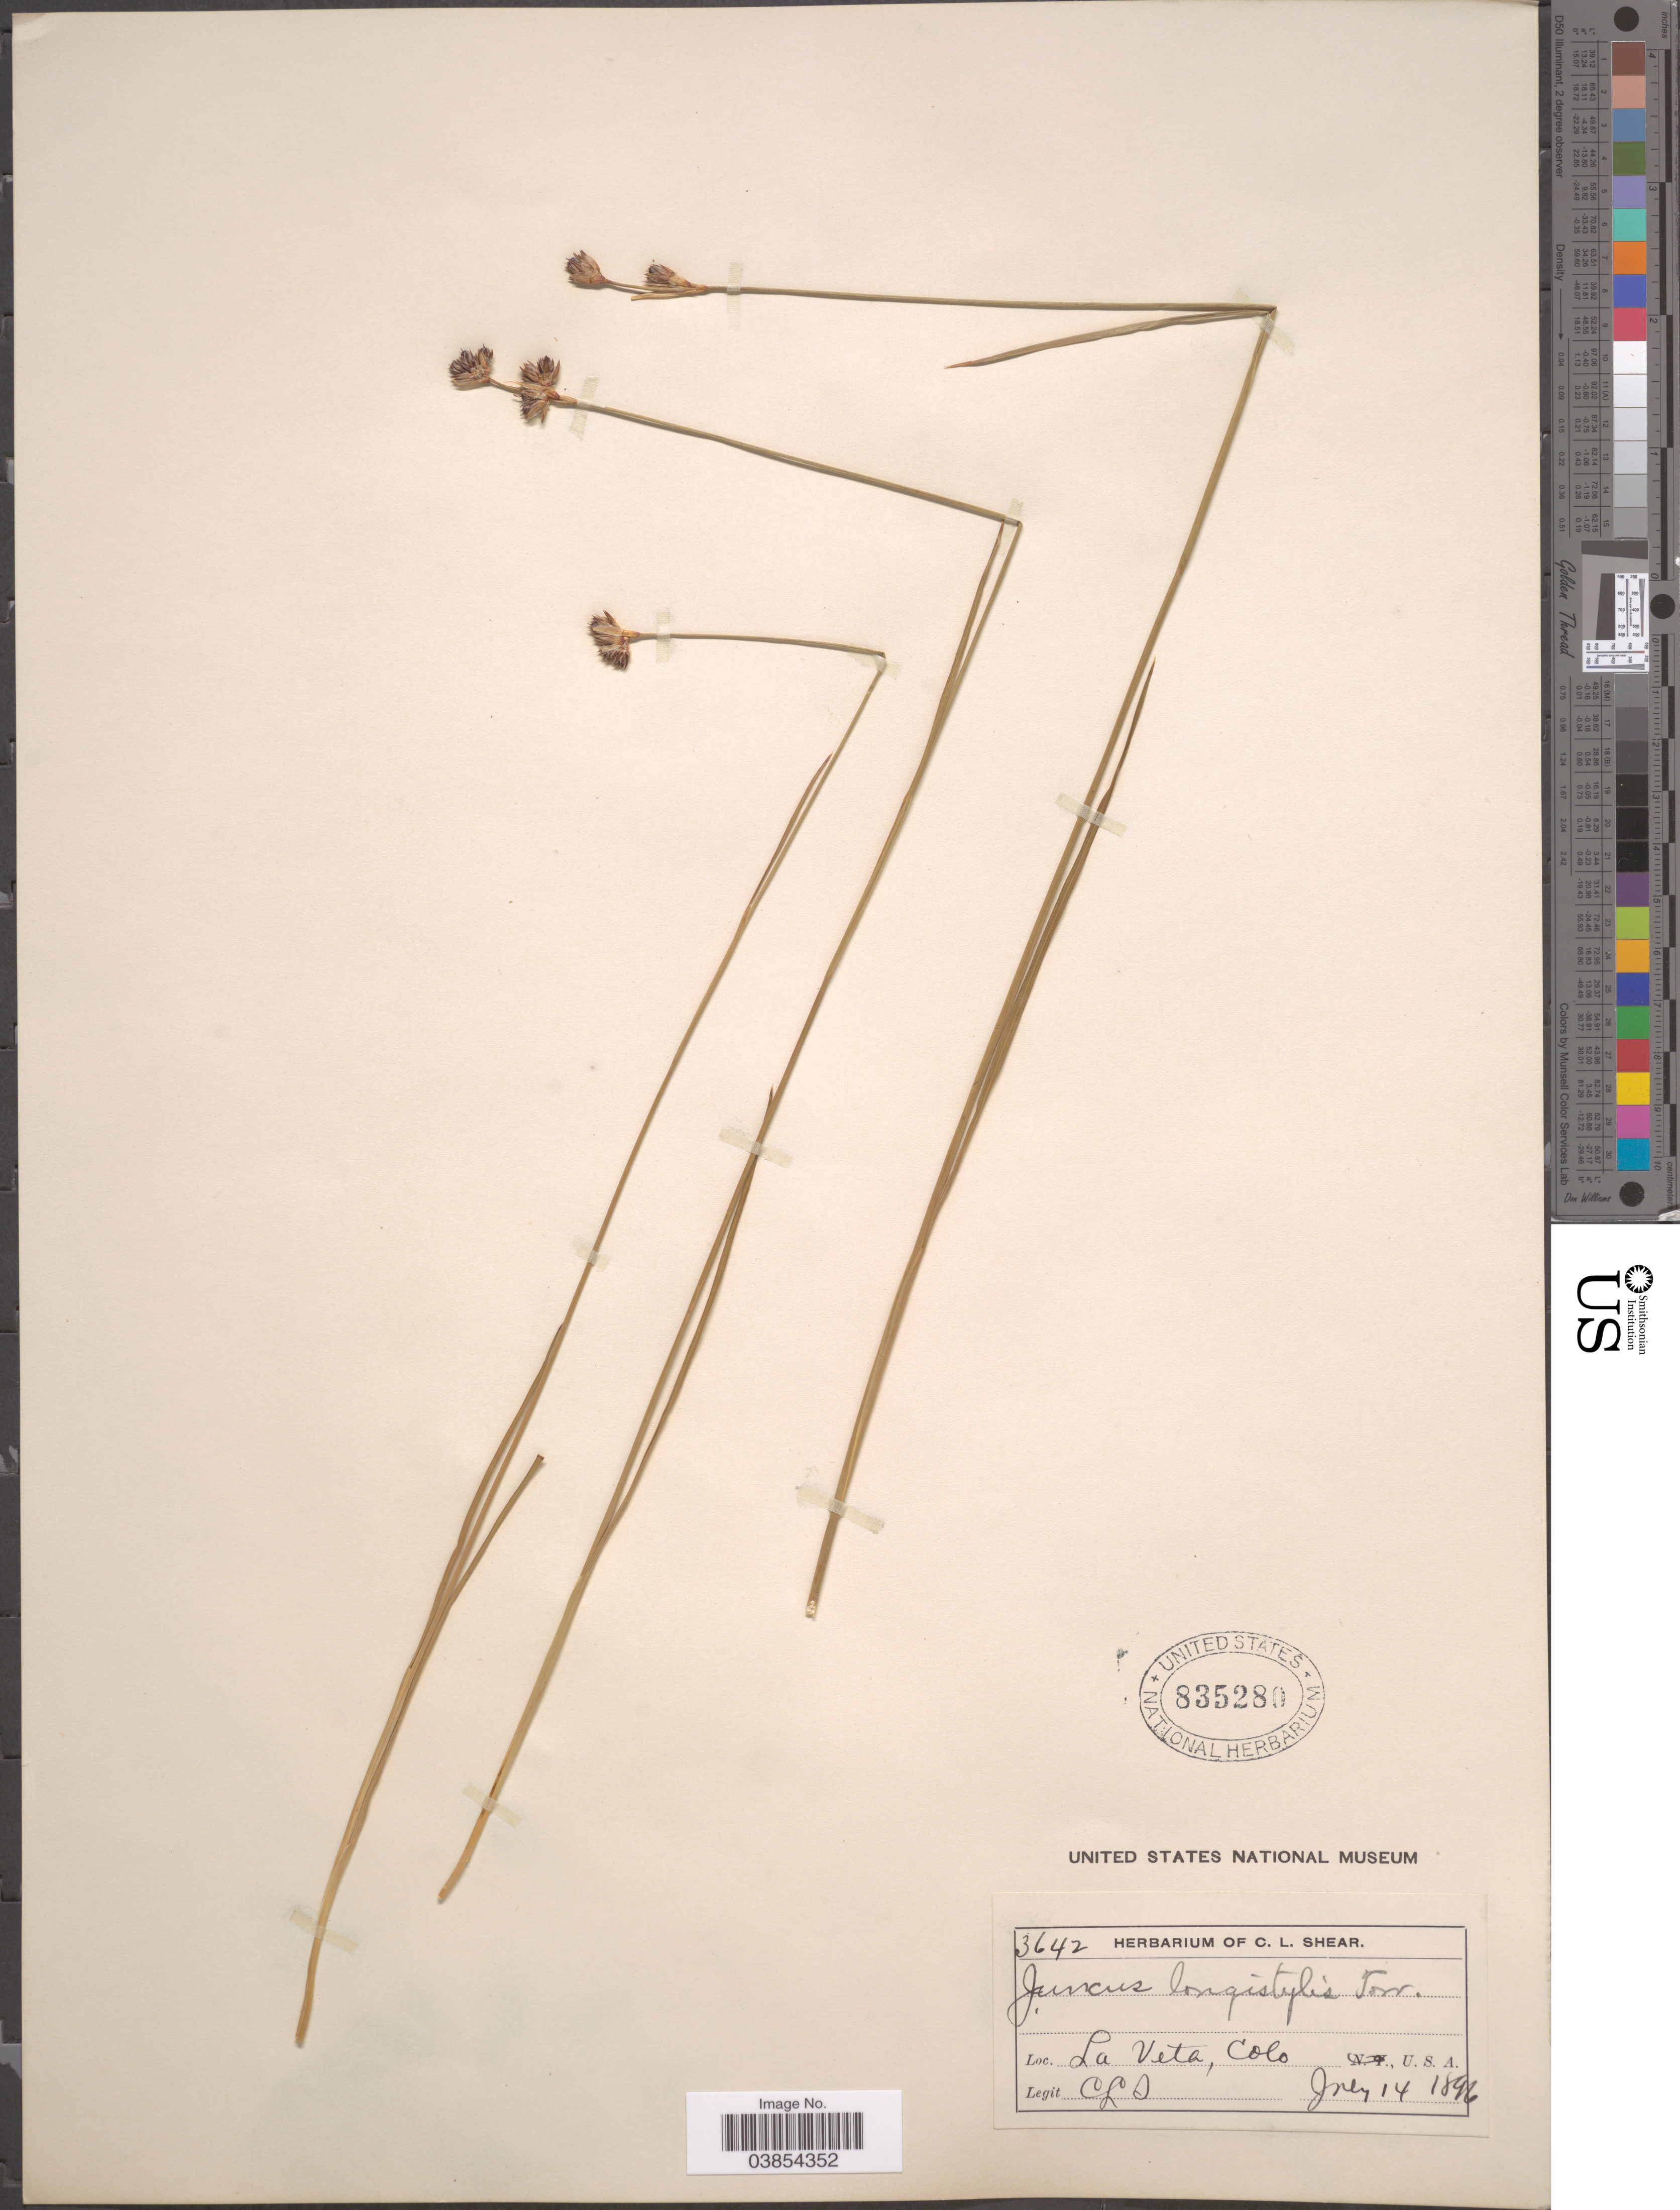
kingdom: Plantae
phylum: Tracheophyta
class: Liliopsida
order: Poales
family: Juncaceae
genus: Juncus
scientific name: Juncus longistylis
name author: Torr.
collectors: C. L. Shear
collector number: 3642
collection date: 1896-07-14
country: United States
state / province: Colorado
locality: La Veta.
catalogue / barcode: US 835280